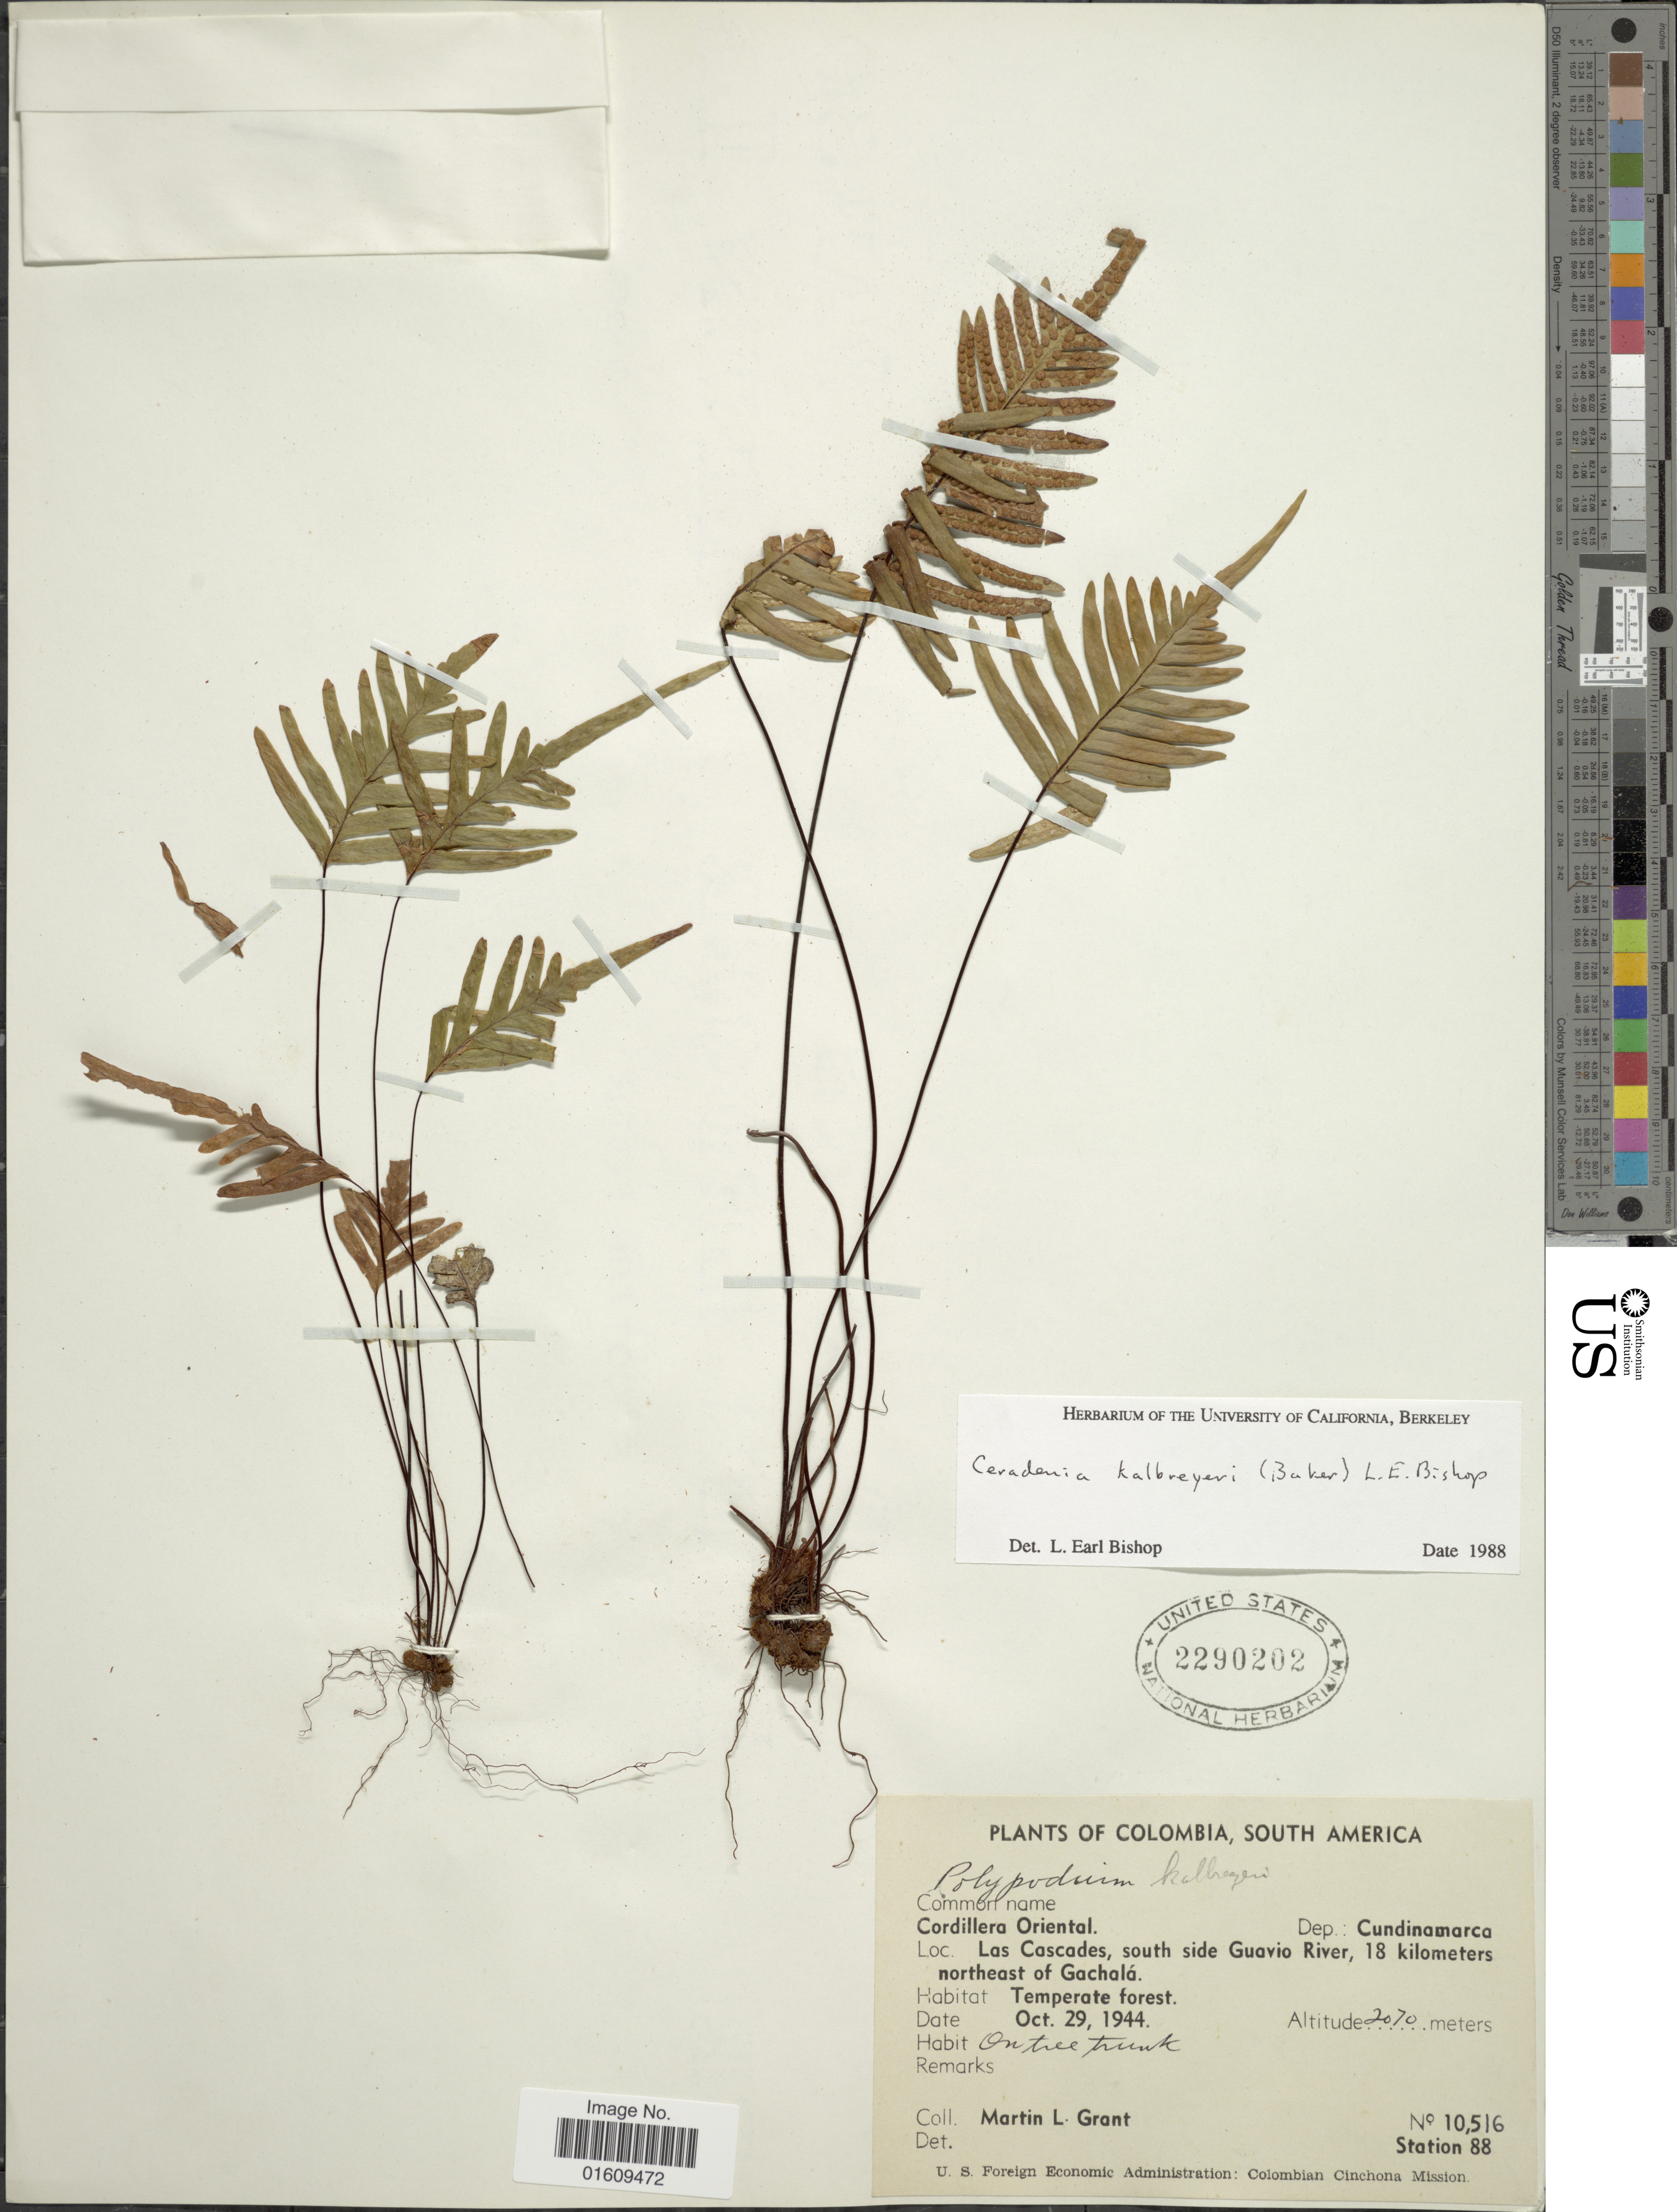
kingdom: Plantae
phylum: Tracheophyta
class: Polypodiopsida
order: Polypodiales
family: Polypodiaceae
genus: Ceradenia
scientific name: Ceradenia kalbreyeri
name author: (Baker) L.E. Bishop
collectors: M. L. Grant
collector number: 10516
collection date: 1944-10-29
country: Colombia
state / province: Cundinamarca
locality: Colombia, South America, Cordillera Oriental, Dep.: Cundinamarca, Las Cascades, south side Guavio River, 18 kilometers northeast of Gachalá.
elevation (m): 2070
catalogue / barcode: US 2290202